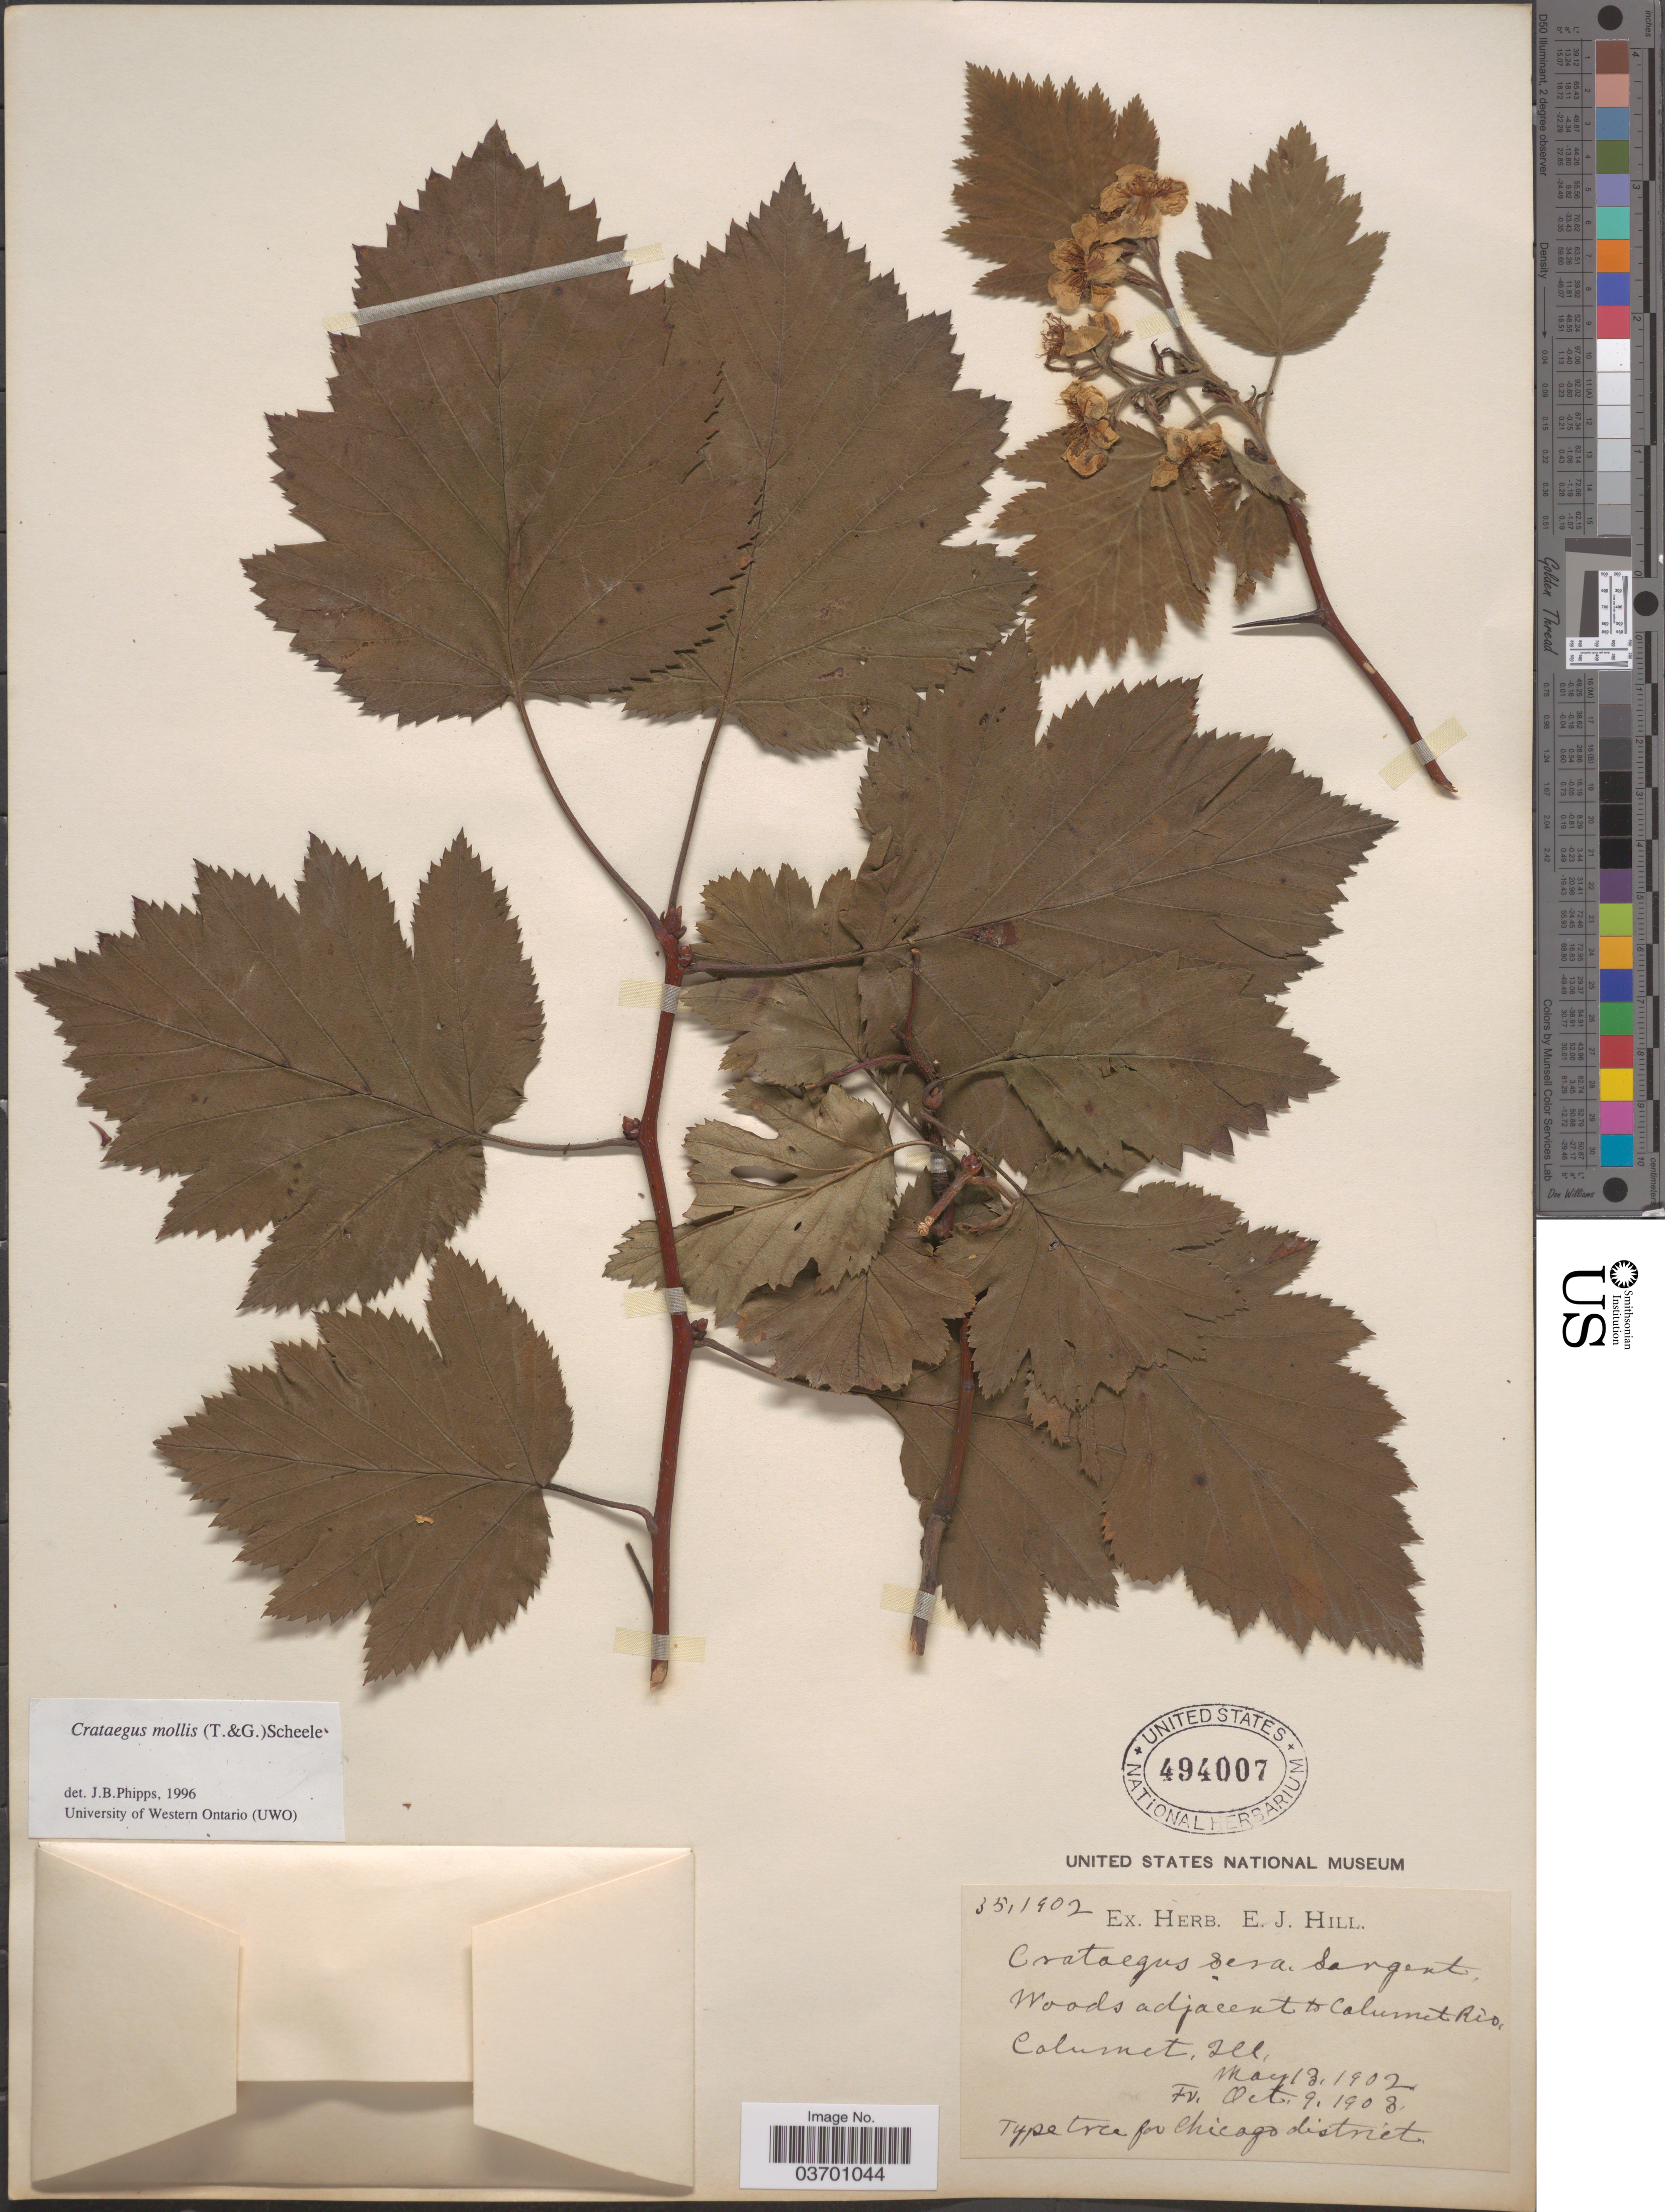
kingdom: Plantae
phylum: Tracheophyta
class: Magnoliopsida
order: Rosales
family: Rosaceae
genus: Crataegus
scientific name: Crataegus mollis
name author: (Torr. & A. Gray) Scheele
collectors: Ex herb. E. J. Hill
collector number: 351902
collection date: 1902-05-13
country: United States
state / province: Illinois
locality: Woods adjacent to Calumet Rio, Calumet.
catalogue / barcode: US 494007